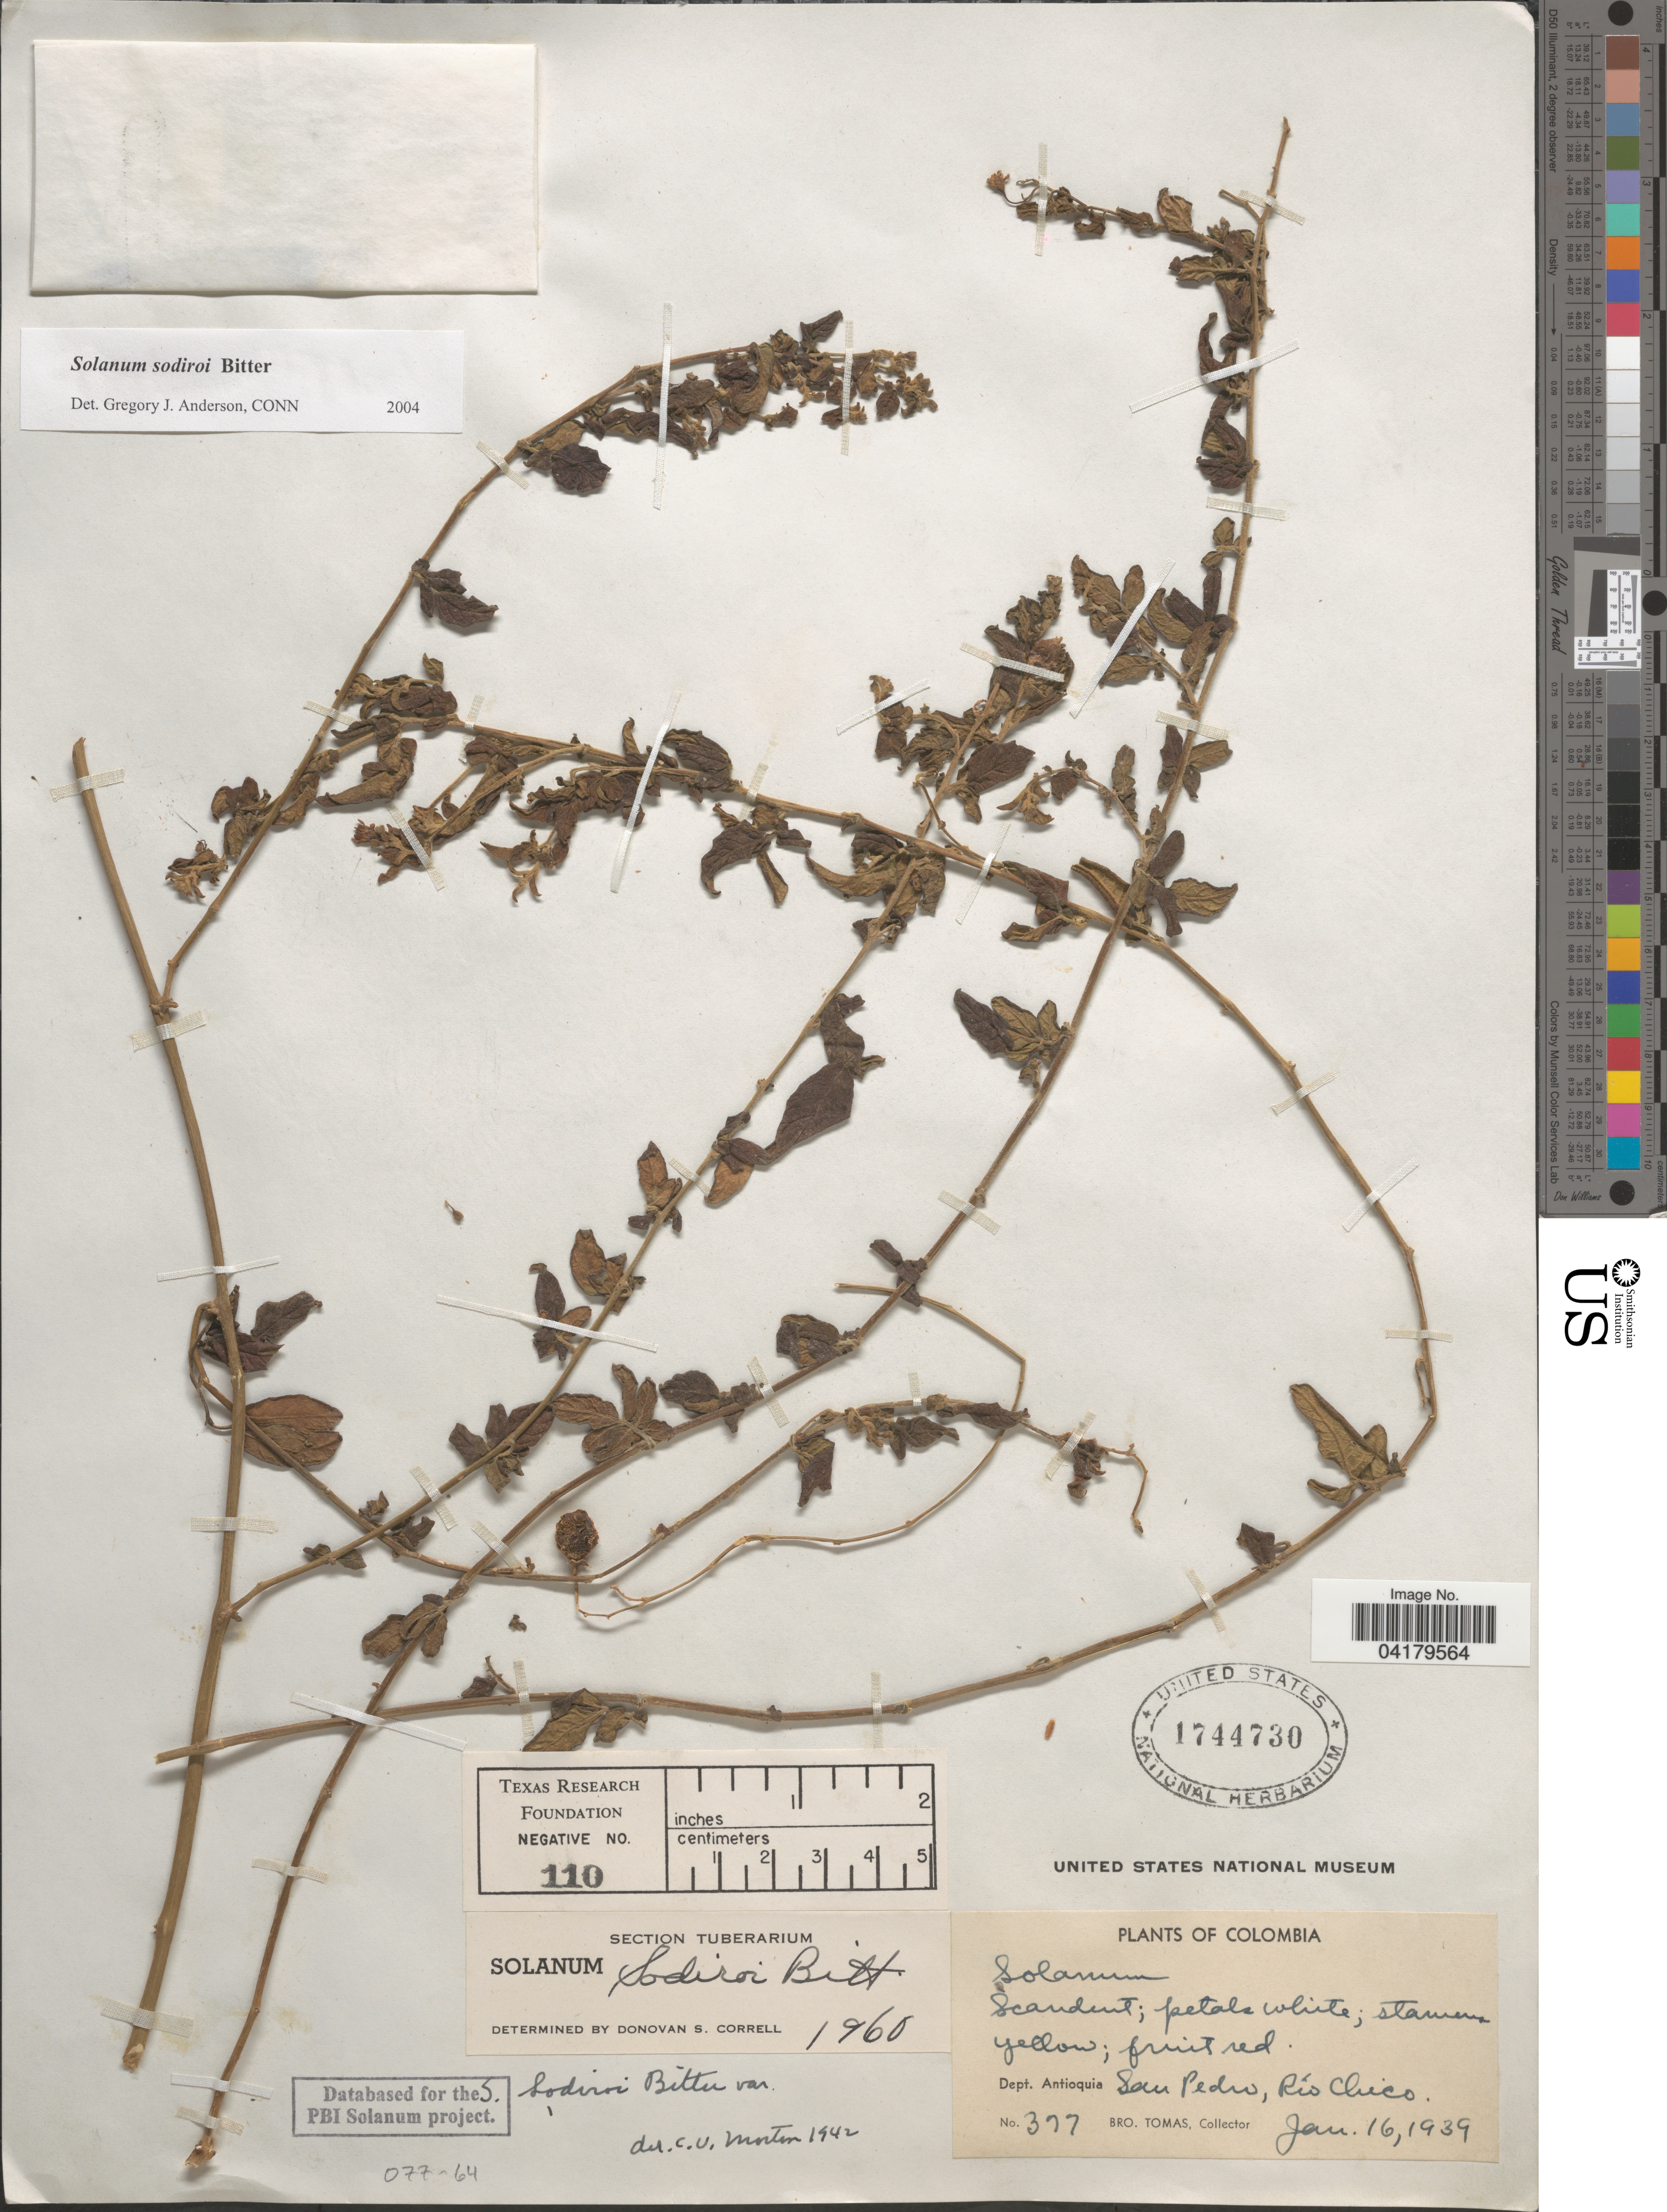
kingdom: Plantae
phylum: Tracheophyta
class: Magnoliopsida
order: Solanales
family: Solanaceae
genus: Solanum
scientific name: Solanum sodiroi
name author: Bitter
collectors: B. Tomas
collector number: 377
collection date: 1939-01-16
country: Colombia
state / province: Antioquia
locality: Dept. Antioquia San Pedro, Río Chico.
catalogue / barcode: US 1744730